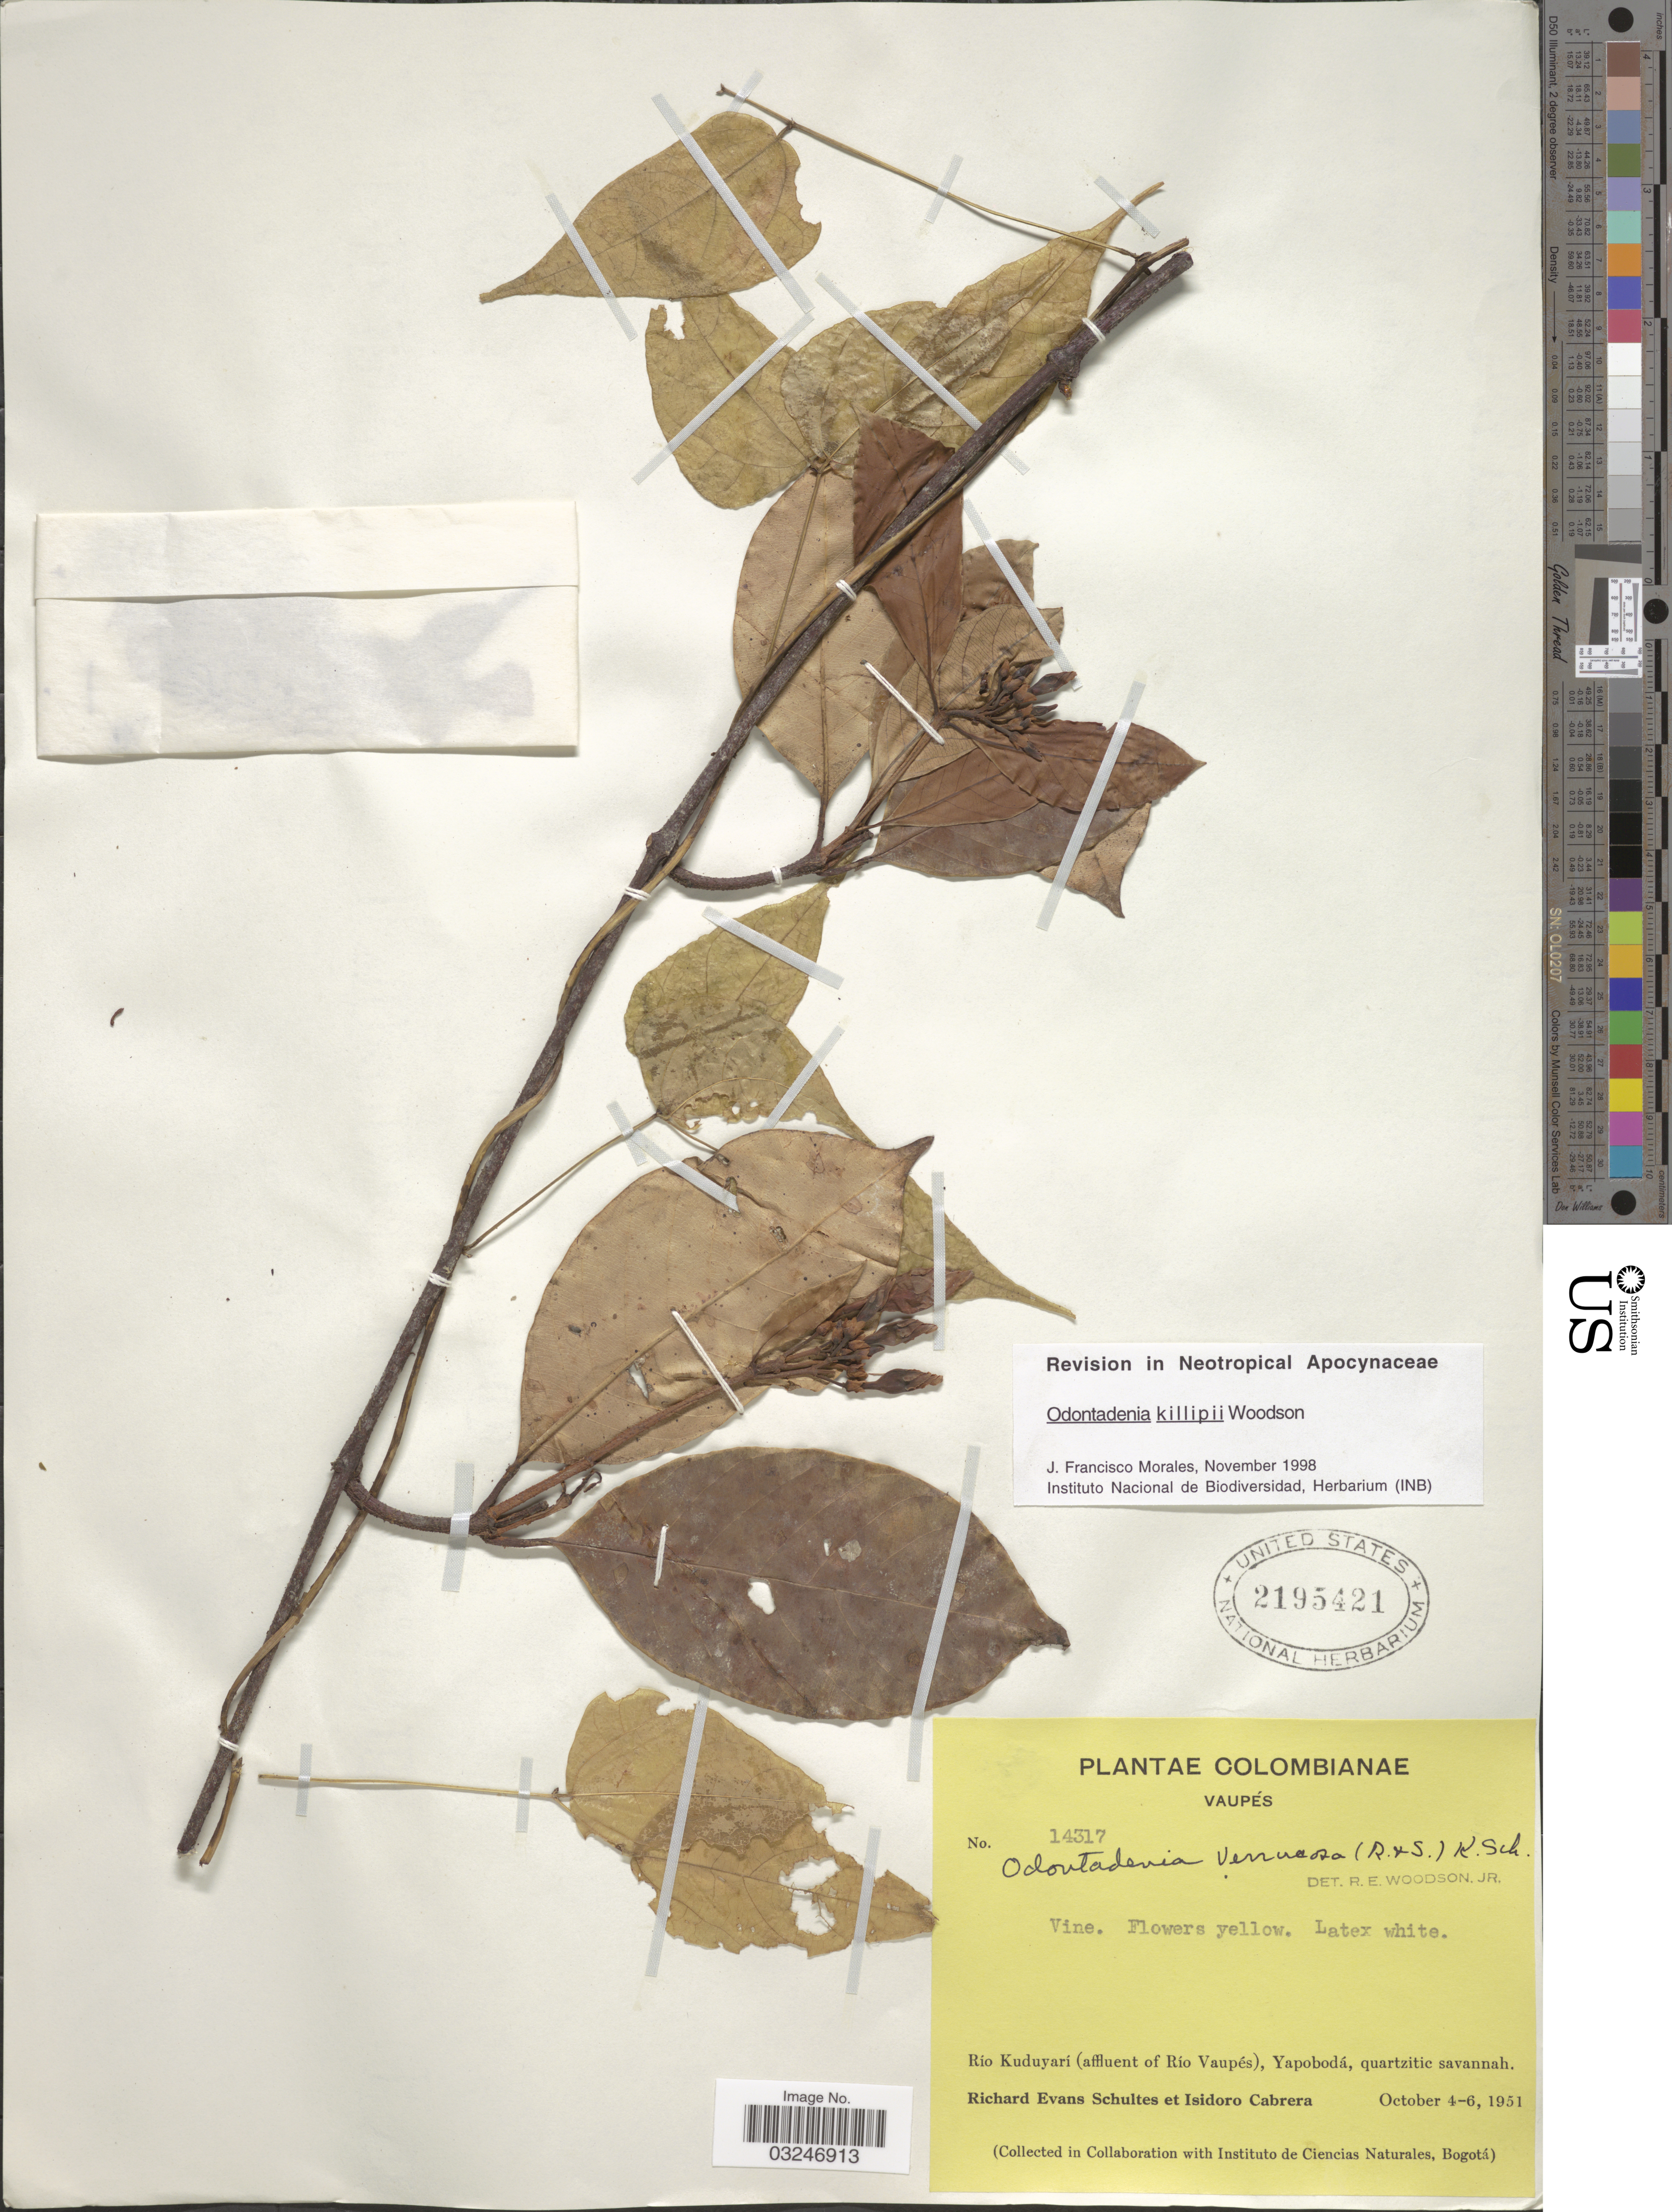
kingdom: Plantae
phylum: Tracheophyta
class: Magnoliopsida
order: Gentianales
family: Apocynaceae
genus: Odontadenia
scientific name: Odontadenia killipii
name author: Woodson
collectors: R. E. Schultes & I. Cabrera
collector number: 14317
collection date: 1951-10-04/1951-10-06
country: Colombia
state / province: Vaupés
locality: Río Kuduyarí (affluent of Río Vaupés), Yapobodá.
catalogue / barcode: US 2195421